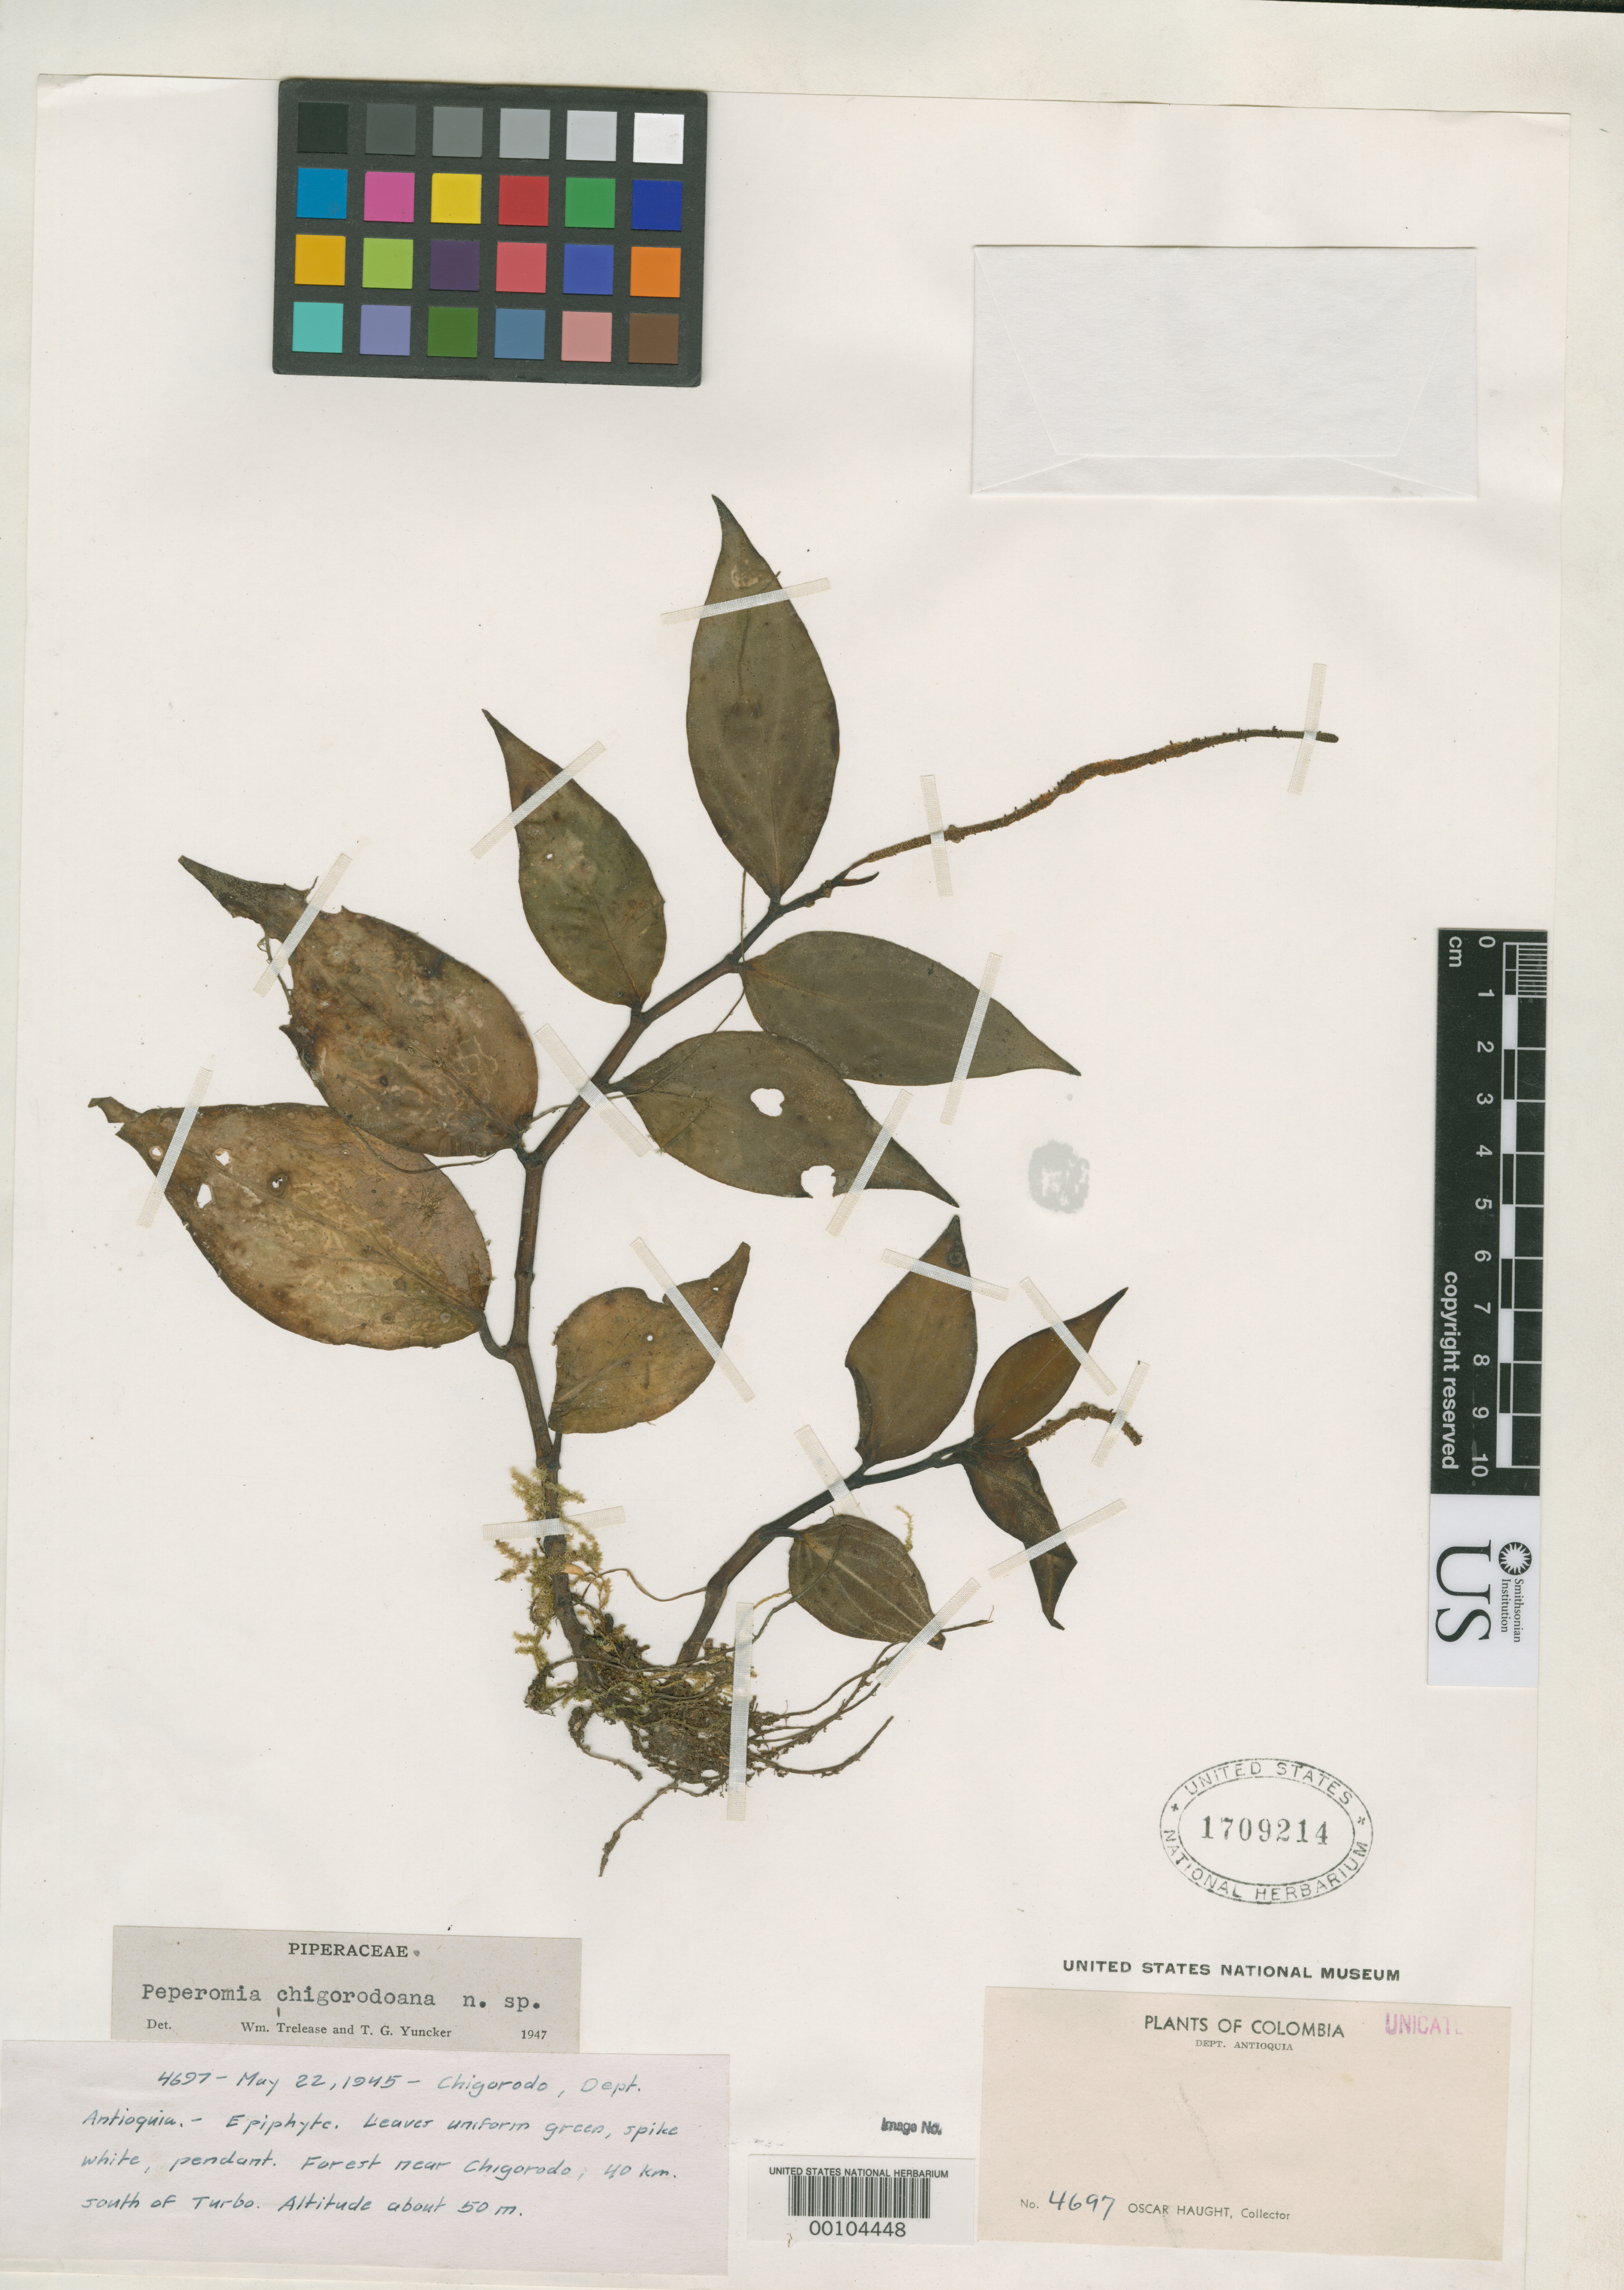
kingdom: Plantae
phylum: Tracheophyta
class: Magnoliopsida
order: Piperales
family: Piperaceae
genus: Peperomia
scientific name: Peperomia chigorodoana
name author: Yunck.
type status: Holotype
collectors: O. L. Haught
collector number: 4697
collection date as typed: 22 May 1945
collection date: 1945-05-22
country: Colombia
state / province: Antioquia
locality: CHigordo, 40 km. S of Turbo.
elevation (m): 50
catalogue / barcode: US 1709214